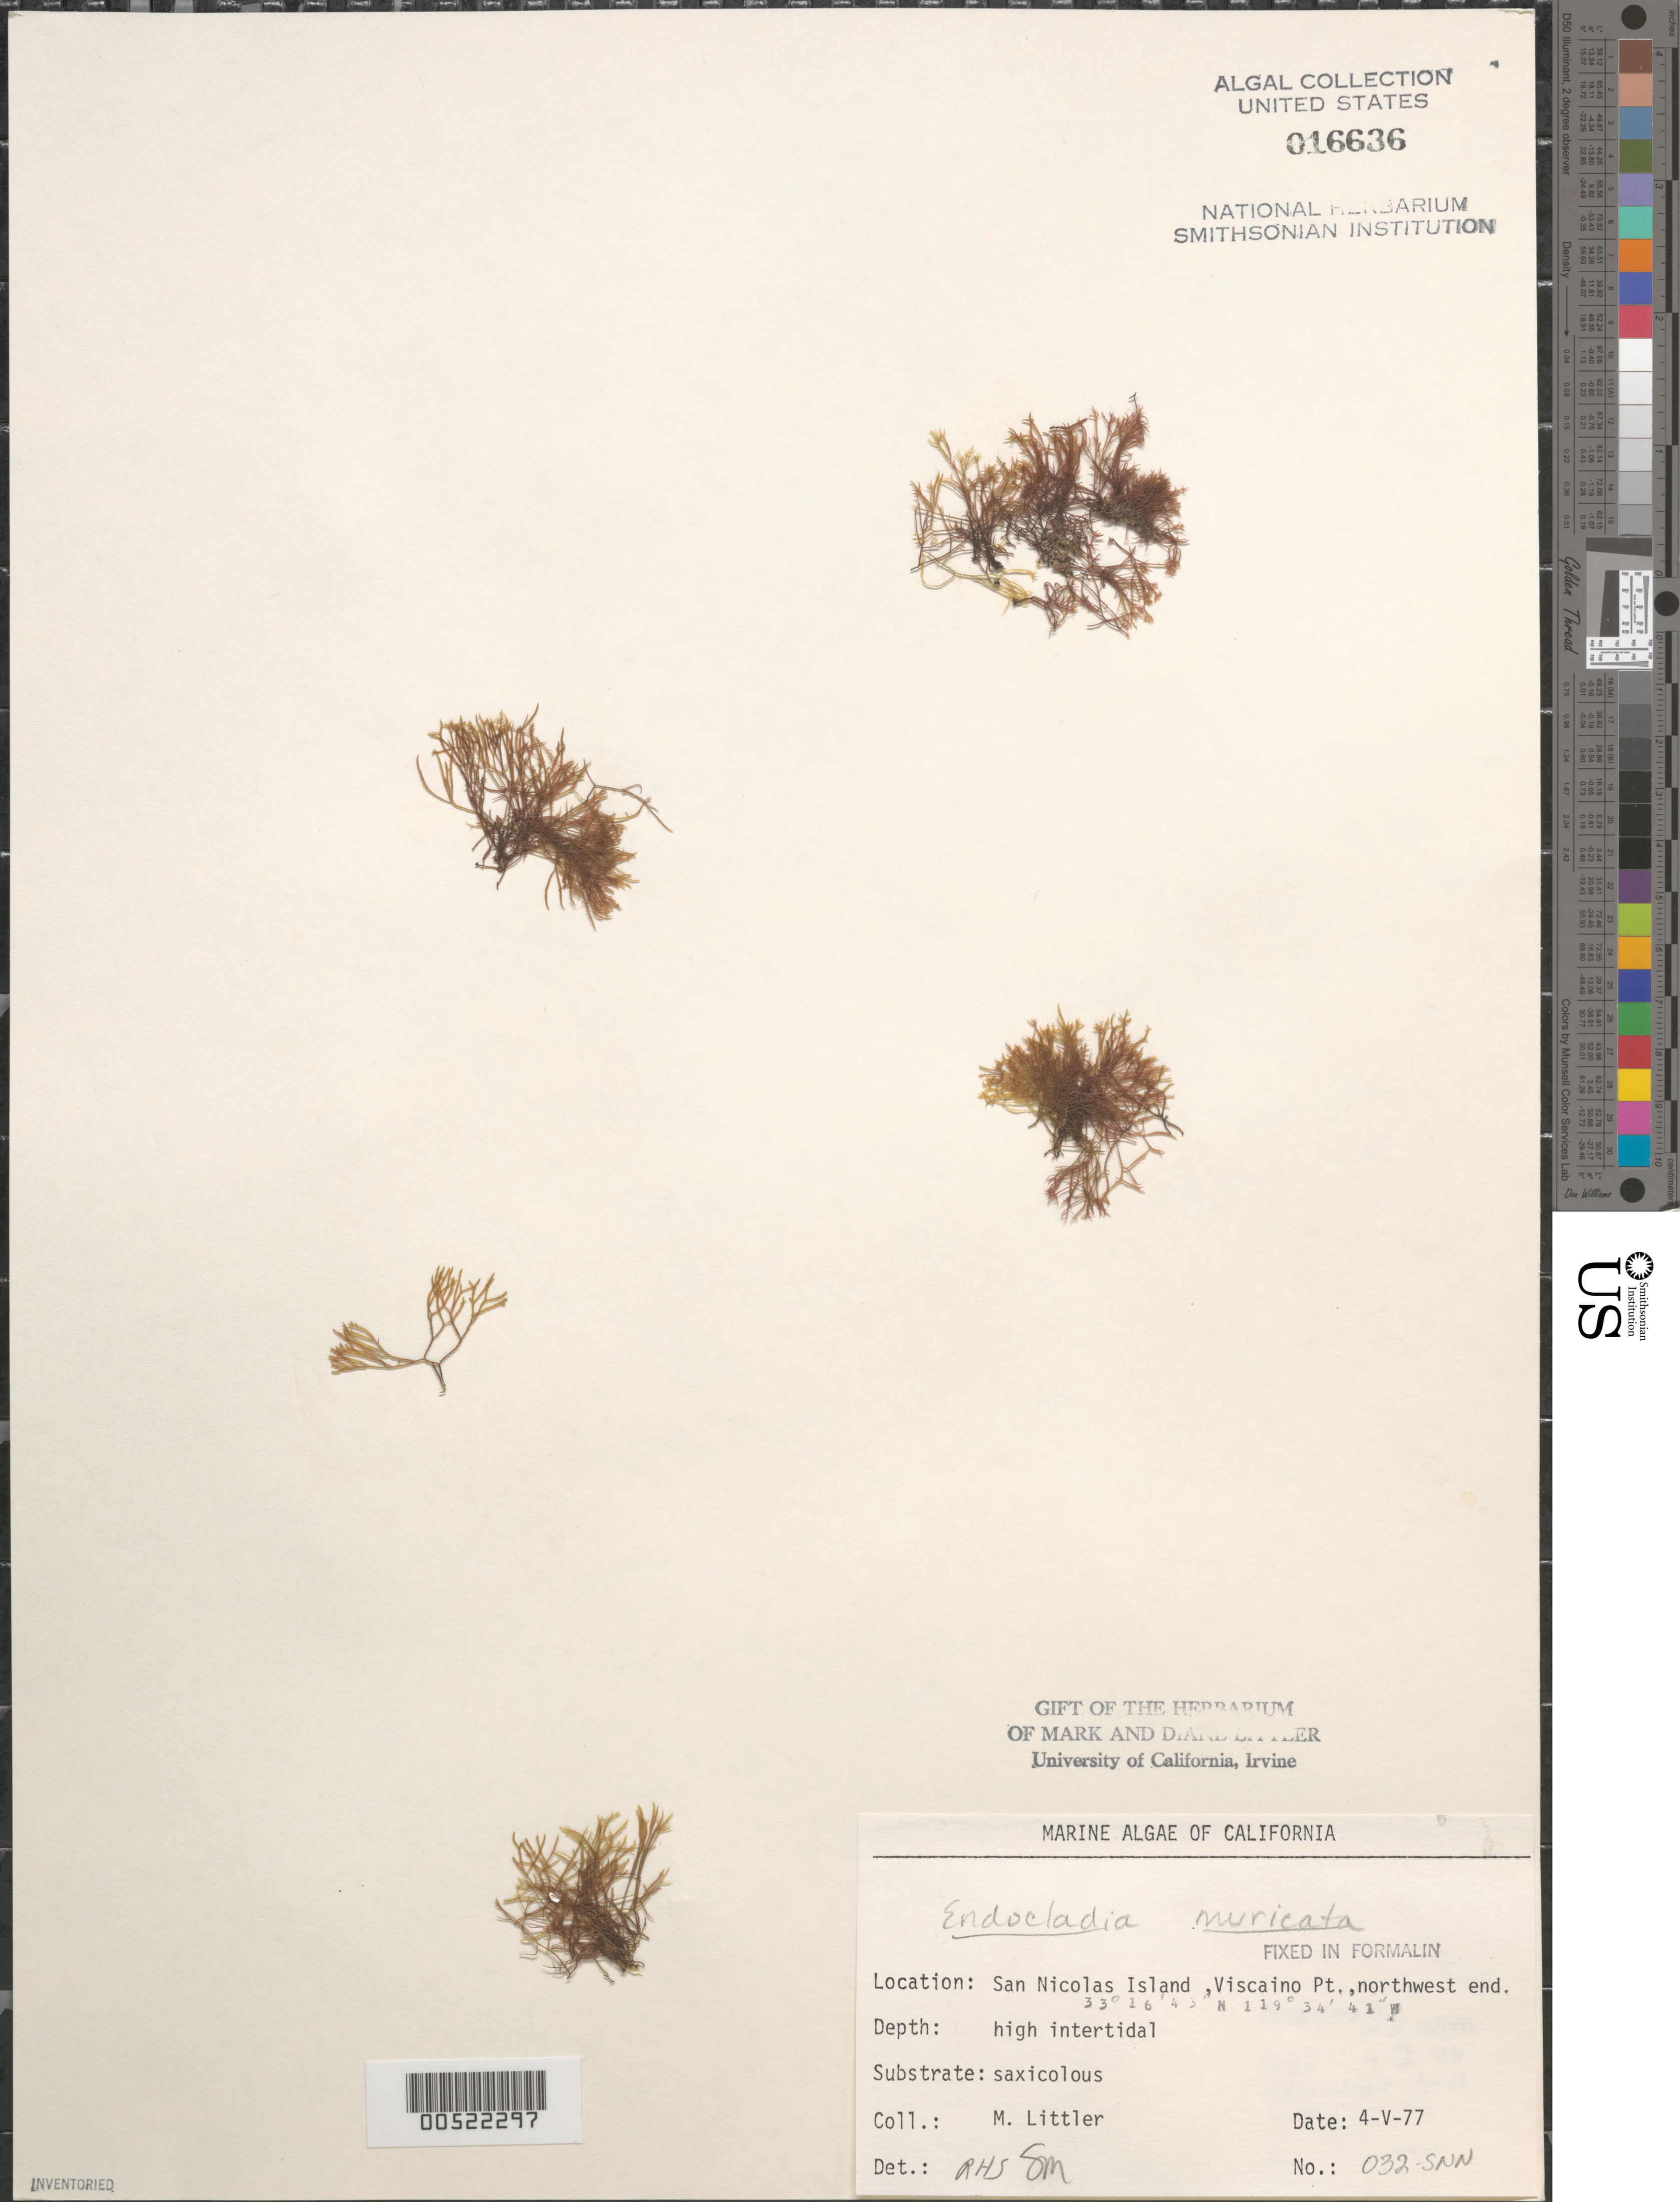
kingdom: Plantae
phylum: Rhodophyta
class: Florideophyceae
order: Gigartinales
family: Endocladiaceae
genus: Endocladia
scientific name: Endocladia muricata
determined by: Sims, Robert H.; Murray, S. N.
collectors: M. M. Littler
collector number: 032-SNN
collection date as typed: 04 May 1977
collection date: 1977-05-04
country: United States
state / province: California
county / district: Ventura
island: San Nicolas Island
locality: Viscaino Point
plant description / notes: BLM-SOCALBIGHT Rocky Intertidal Survey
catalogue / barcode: US 16636